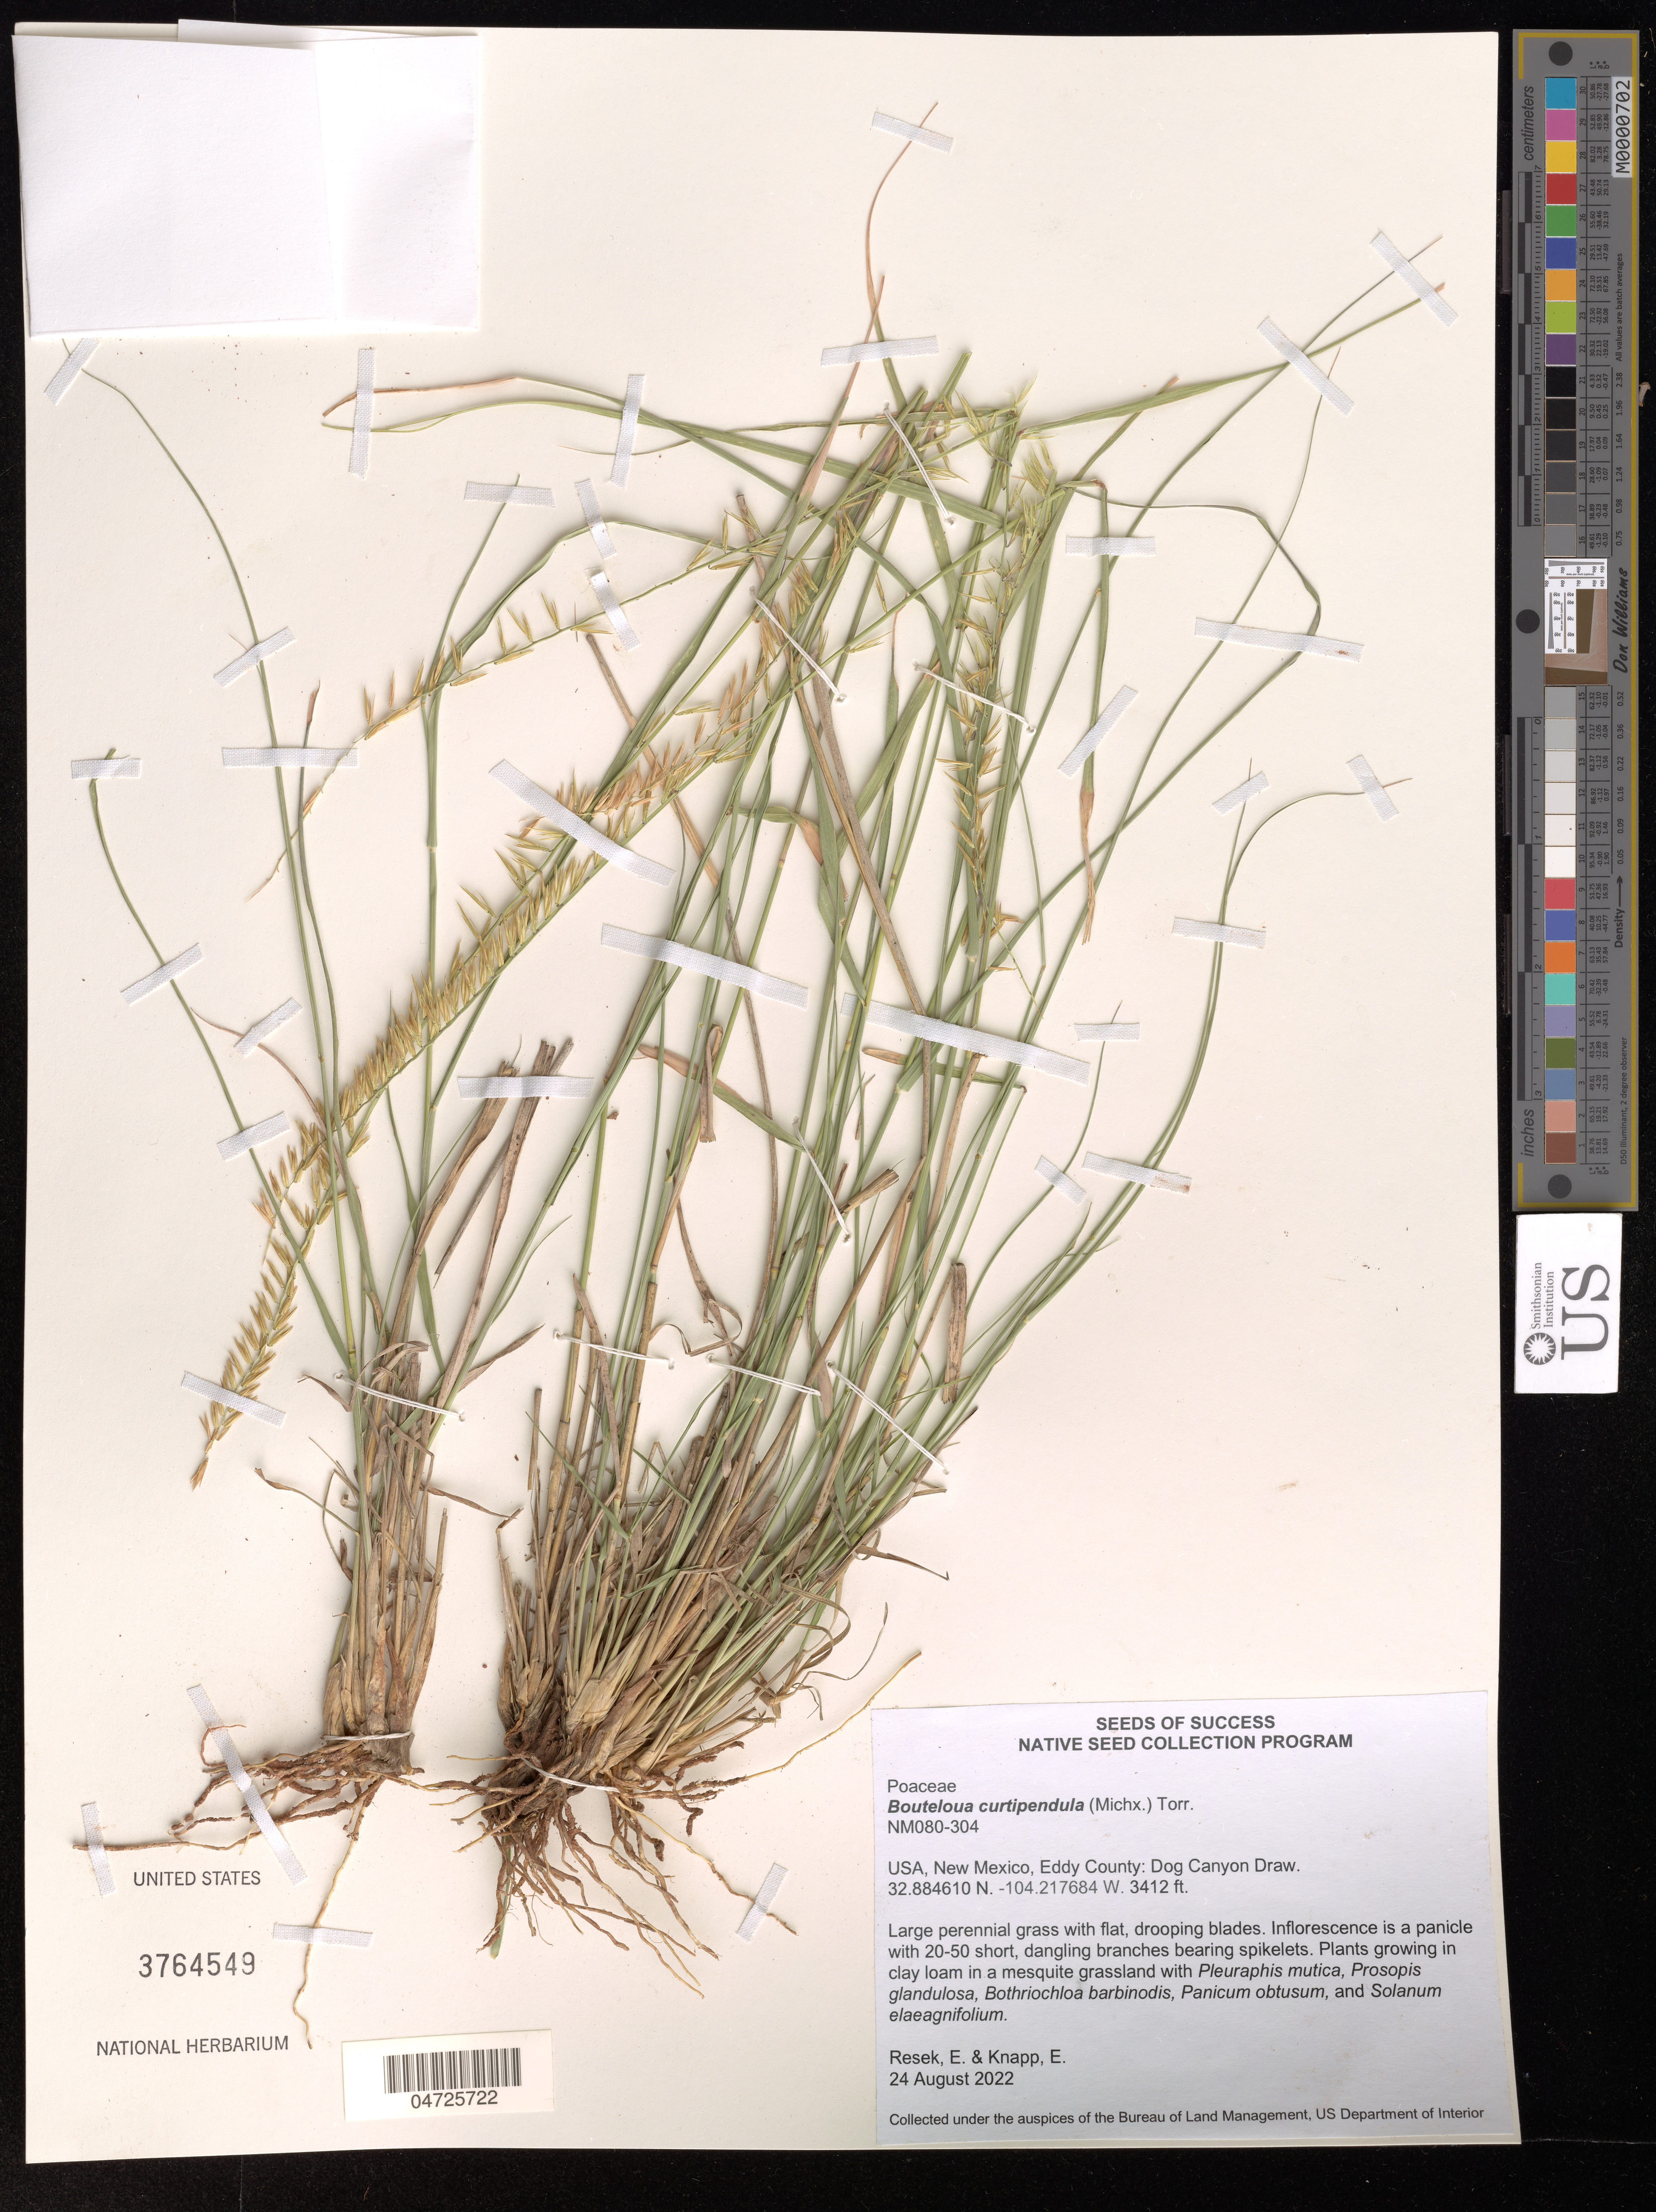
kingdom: Plantae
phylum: Tracheophyta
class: Liliopsida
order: Poales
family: Poaceae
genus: Bouteloua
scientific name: Bouteloua curtipendula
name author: (Michx.) Torr.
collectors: E. Resek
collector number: NM080-304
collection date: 2022-08-24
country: United States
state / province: New Mexico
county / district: Eddy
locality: Eddy County: Dog Canyon Draw.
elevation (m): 1040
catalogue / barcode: US 3764549